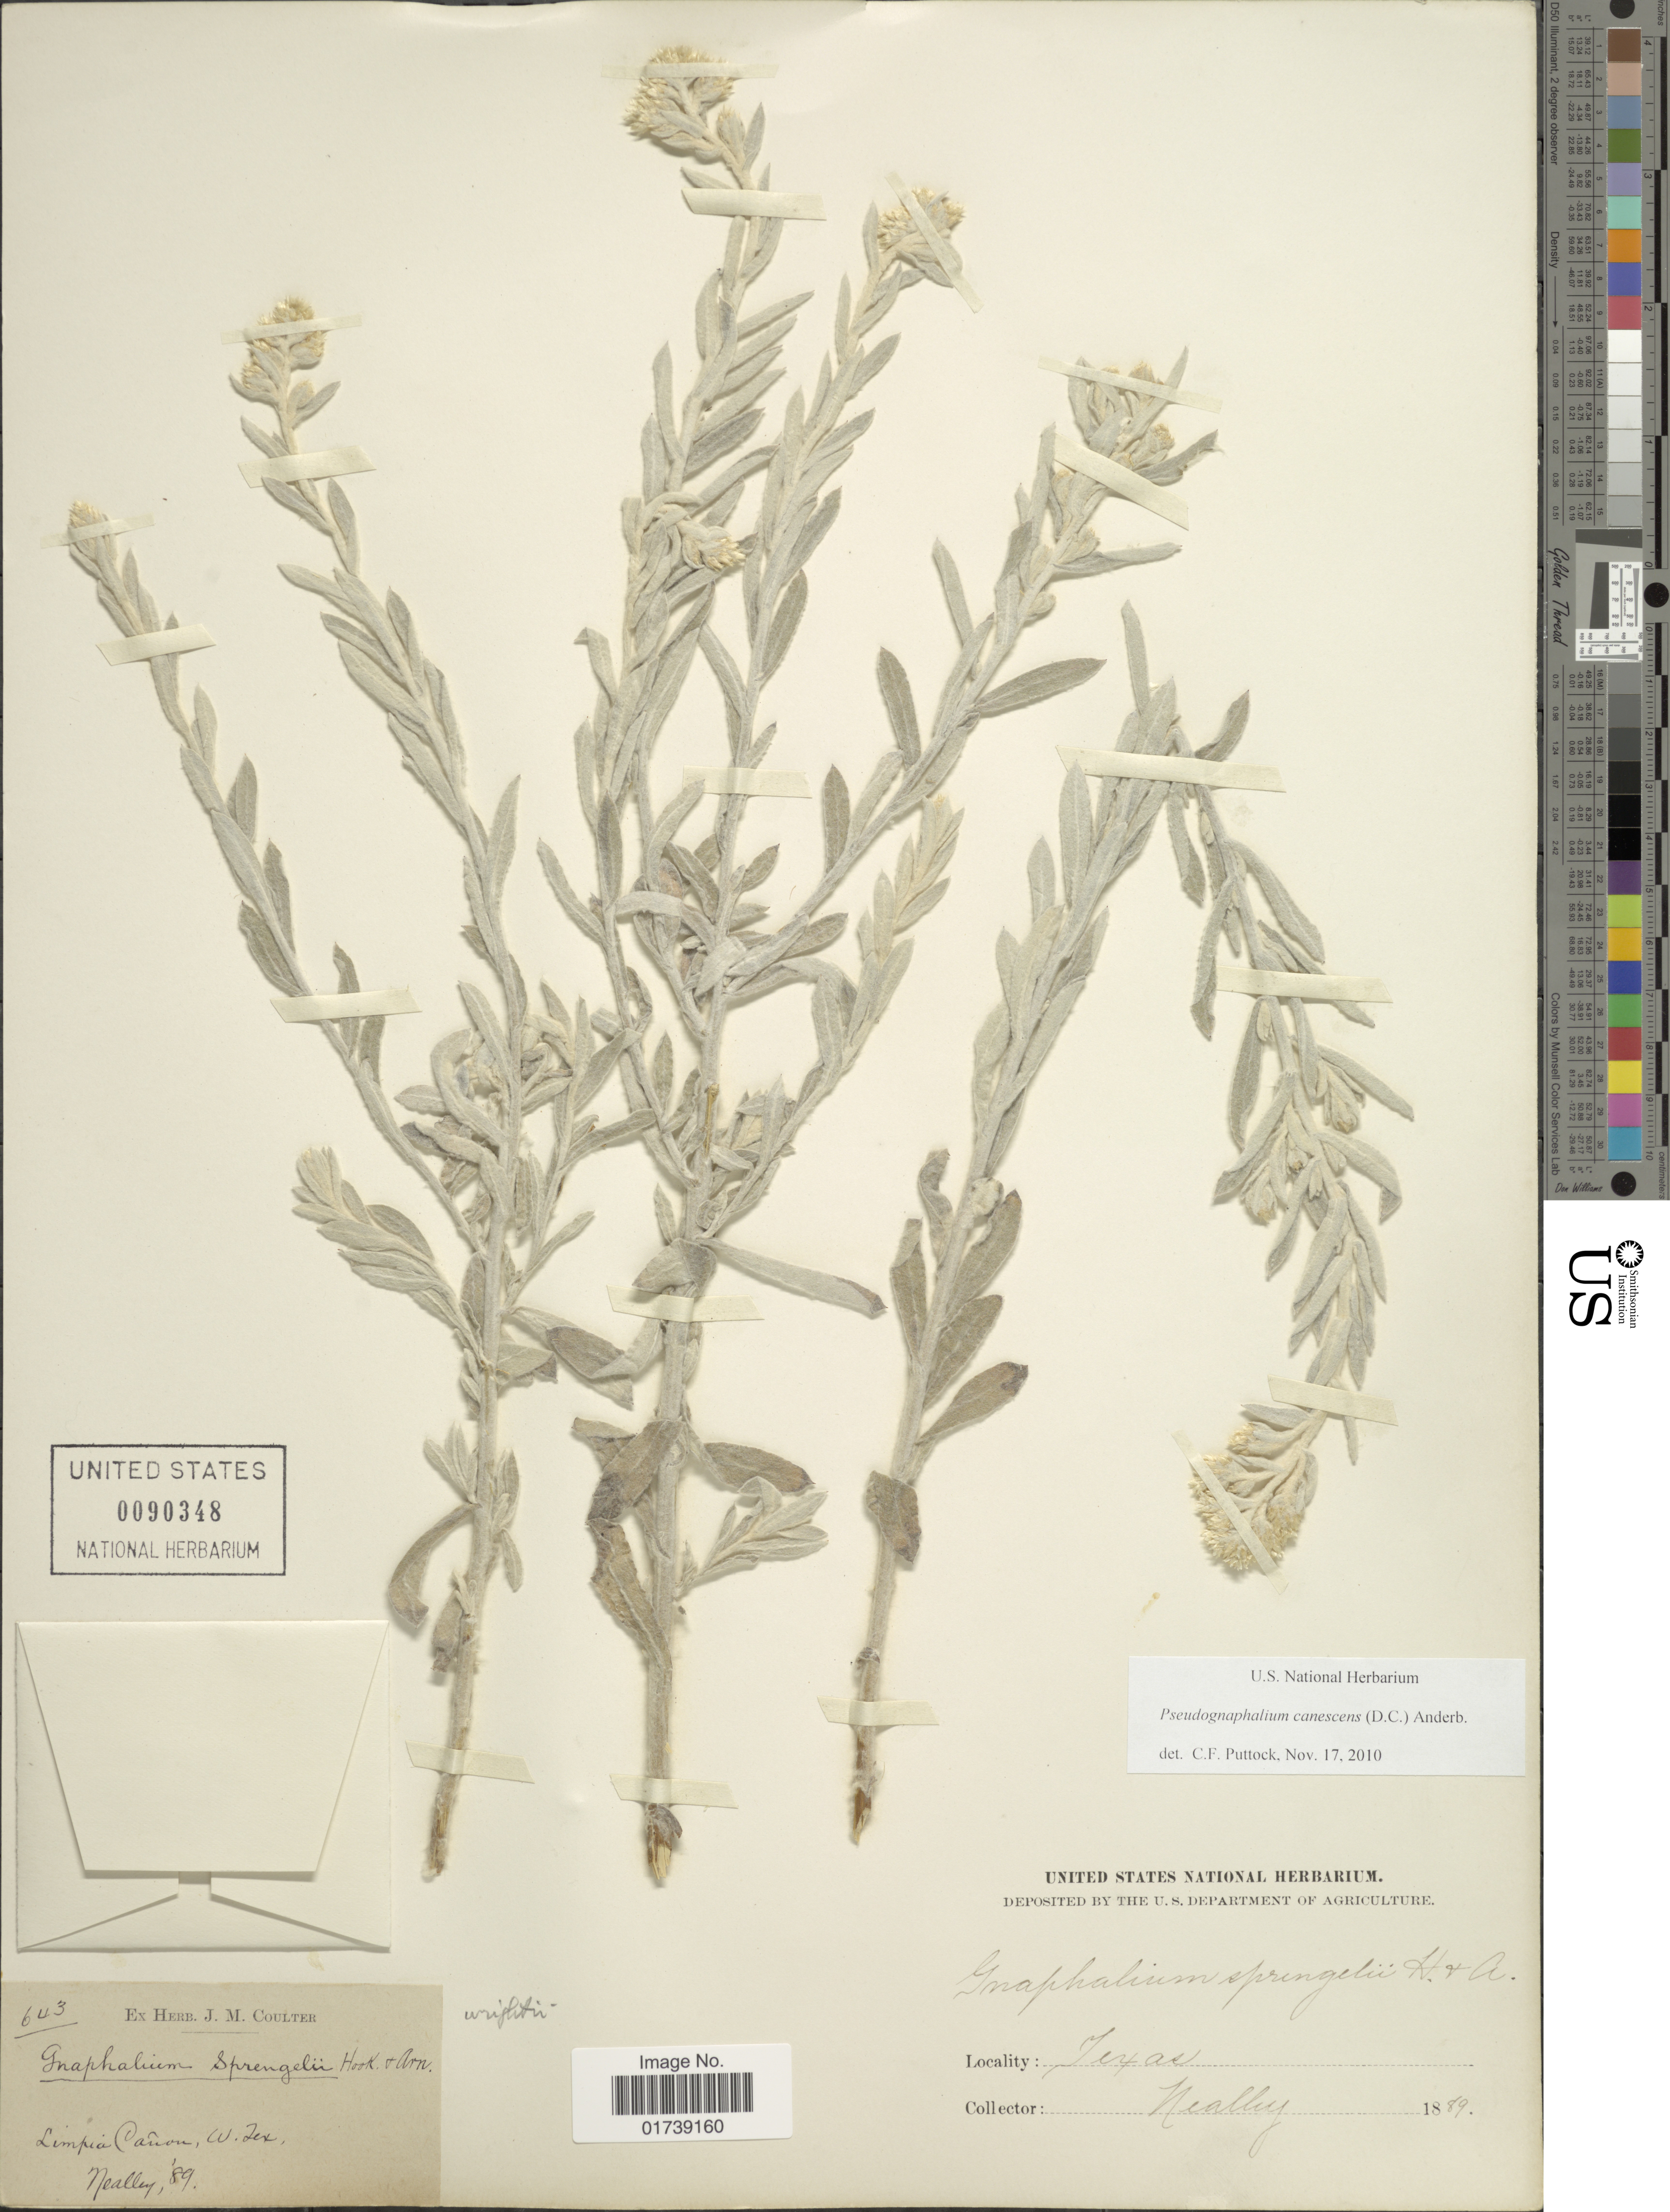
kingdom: Plantae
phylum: Tracheophyta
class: Magnoliopsida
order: Asterales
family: Asteraceae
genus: Pseudognaphalium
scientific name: Pseudognaphalium canescens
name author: (DC.) Anderb.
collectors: Nealley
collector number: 643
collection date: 1889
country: United States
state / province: Texas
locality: Limpia Canon, W. Tex.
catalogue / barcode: US 90348